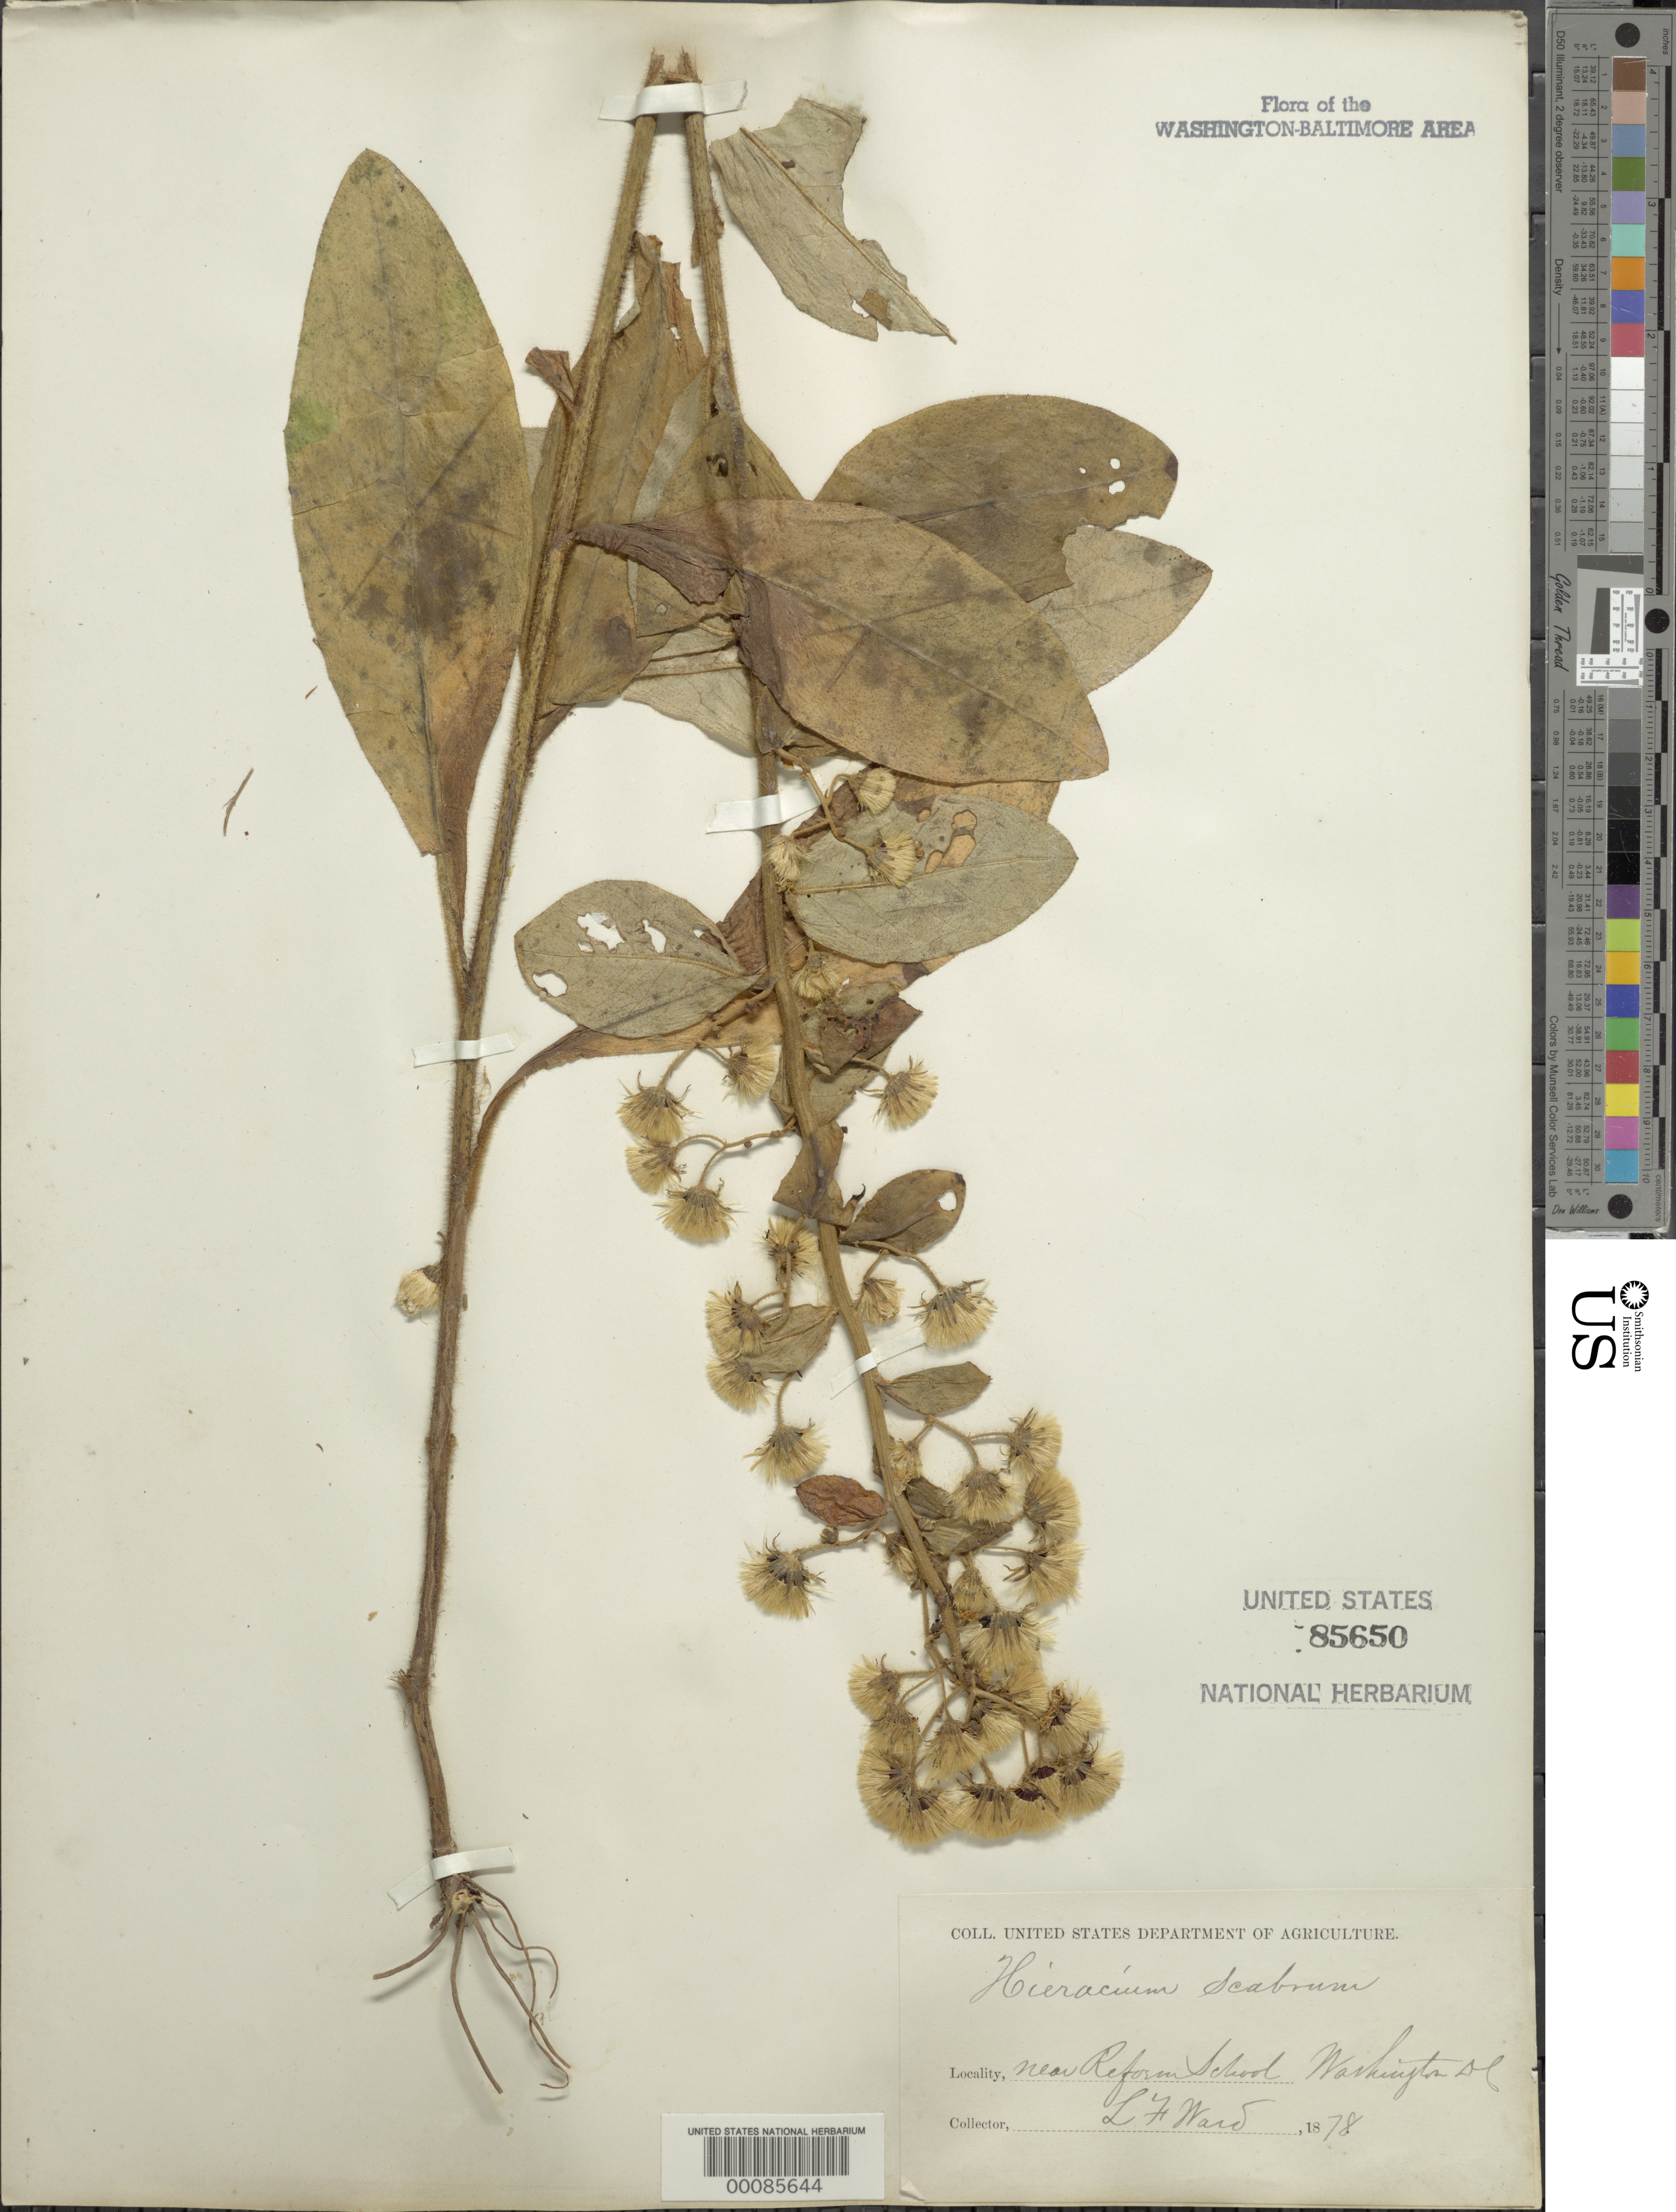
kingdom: Plantae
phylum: Tracheophyta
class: Magnoliopsida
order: Asterales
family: Asteraceae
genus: Pilosella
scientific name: Pilosella verruculata subsp. verruculata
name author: (Link) Soják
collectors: L. F. Ward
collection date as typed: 1878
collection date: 1878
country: United States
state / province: District of Columbia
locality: Near Reform School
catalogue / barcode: US 85650